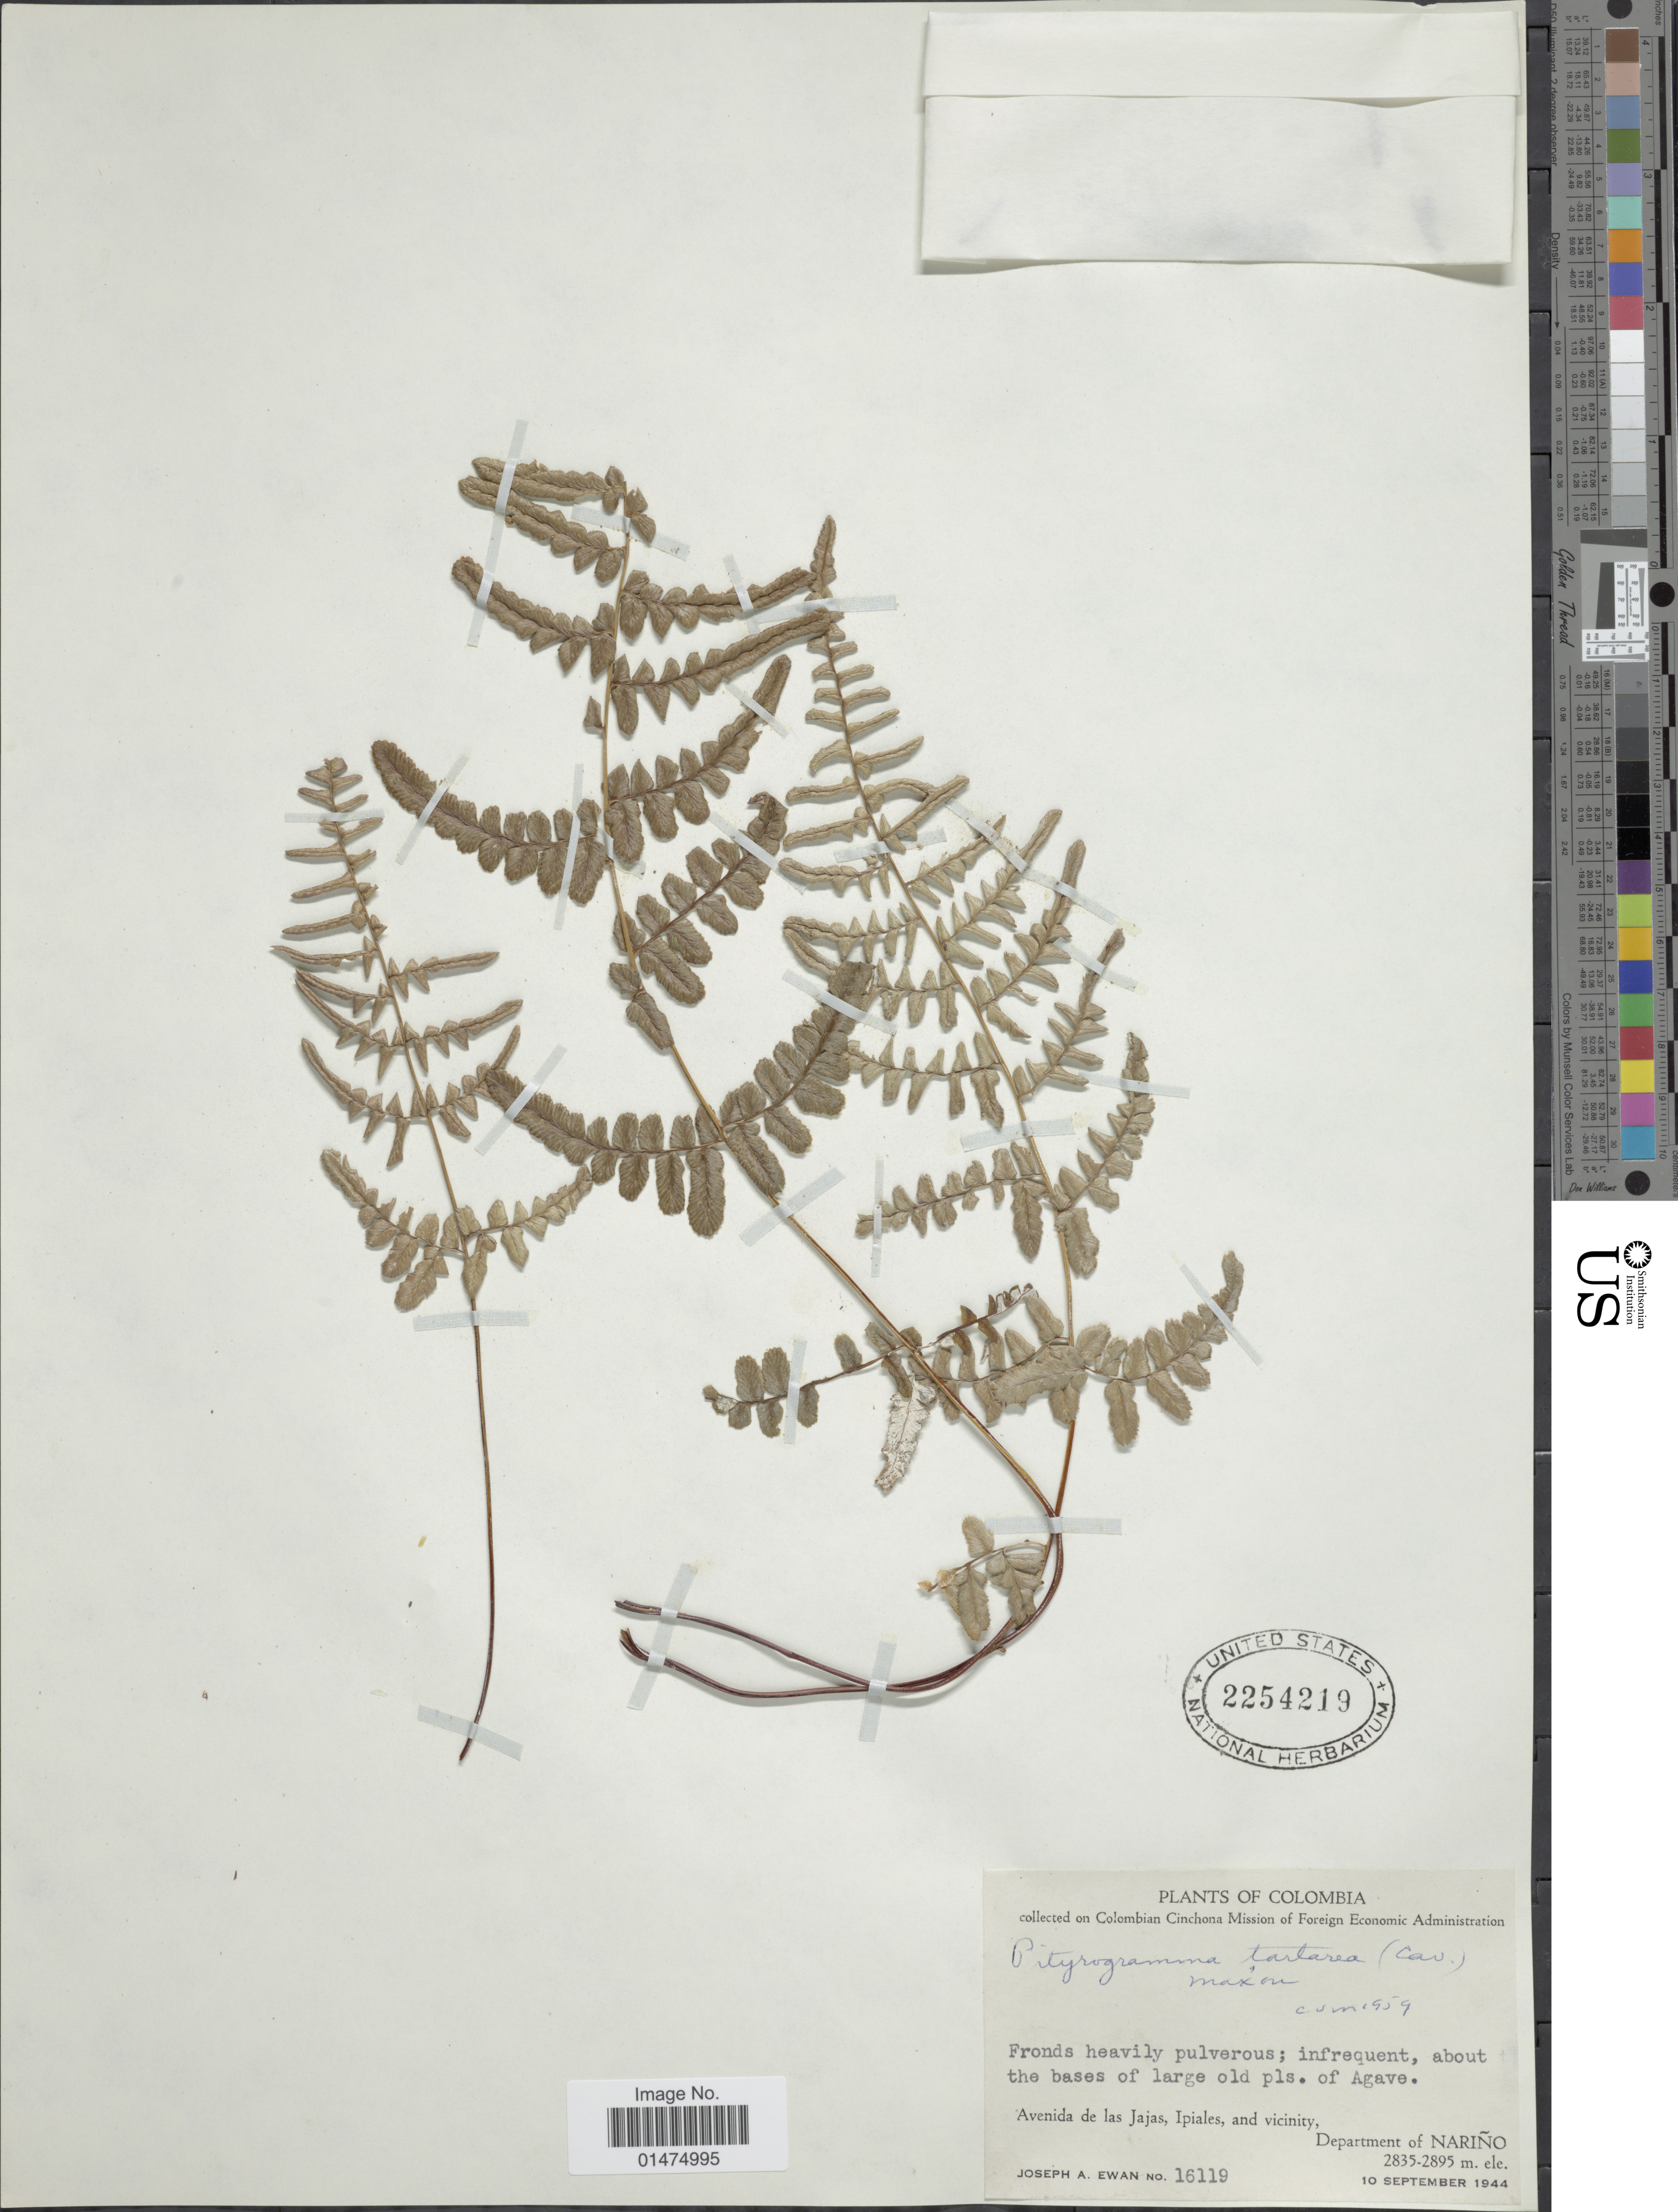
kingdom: Plantae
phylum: Tracheophyta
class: Polypodiopsida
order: Polypodiales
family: Pteridaceae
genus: Pityrogramma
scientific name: Pityrogramma chrysoconia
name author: (Desv.) Maxon ex Domin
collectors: J. A. Ewan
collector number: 16119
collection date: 1944-09-10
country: Colombia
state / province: Nariño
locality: Avendida de las Jajas, Ipiales, and vicinity, Department of Narino.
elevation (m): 2835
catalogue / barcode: US 2254219